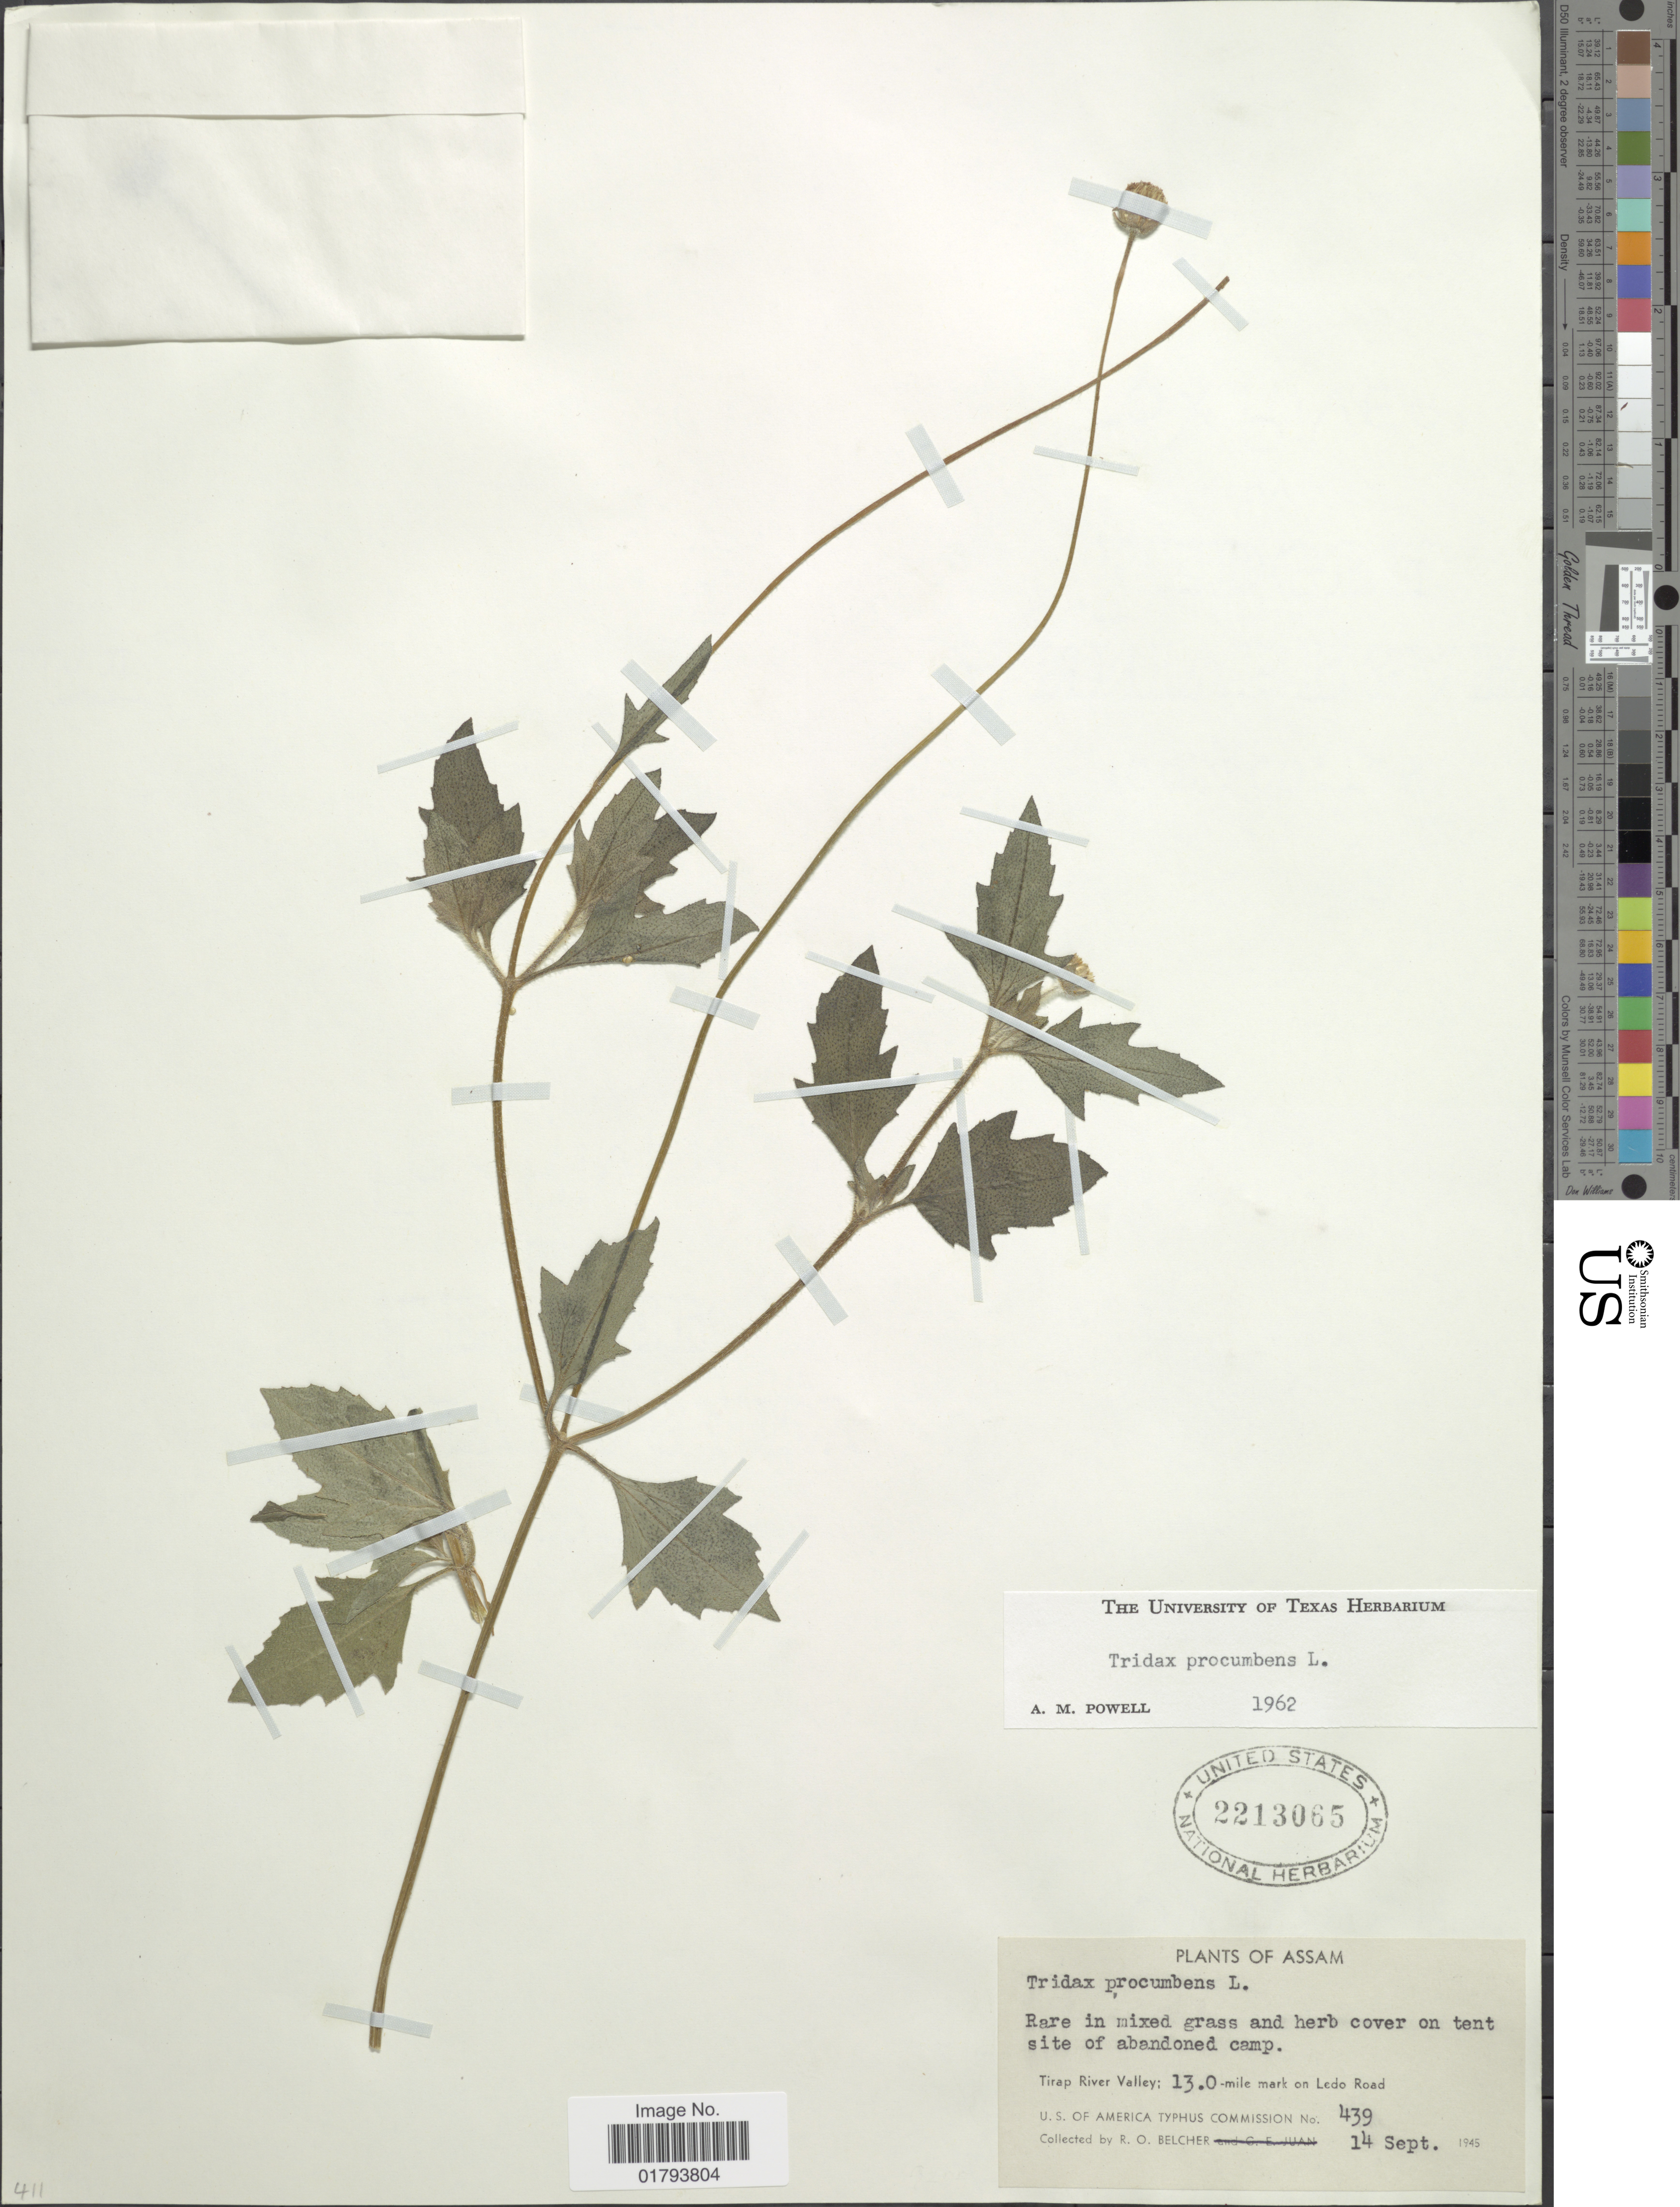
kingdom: Plantae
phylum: Tracheophyta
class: Magnoliopsida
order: Asterales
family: Asteraceae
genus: Tridax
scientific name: Tridax procumbens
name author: L.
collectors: R. Belcher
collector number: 439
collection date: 1945-09-14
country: India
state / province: Assam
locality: Tirap River Valley: 13.0 mile mark on Ledo Road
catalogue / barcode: US 2213065